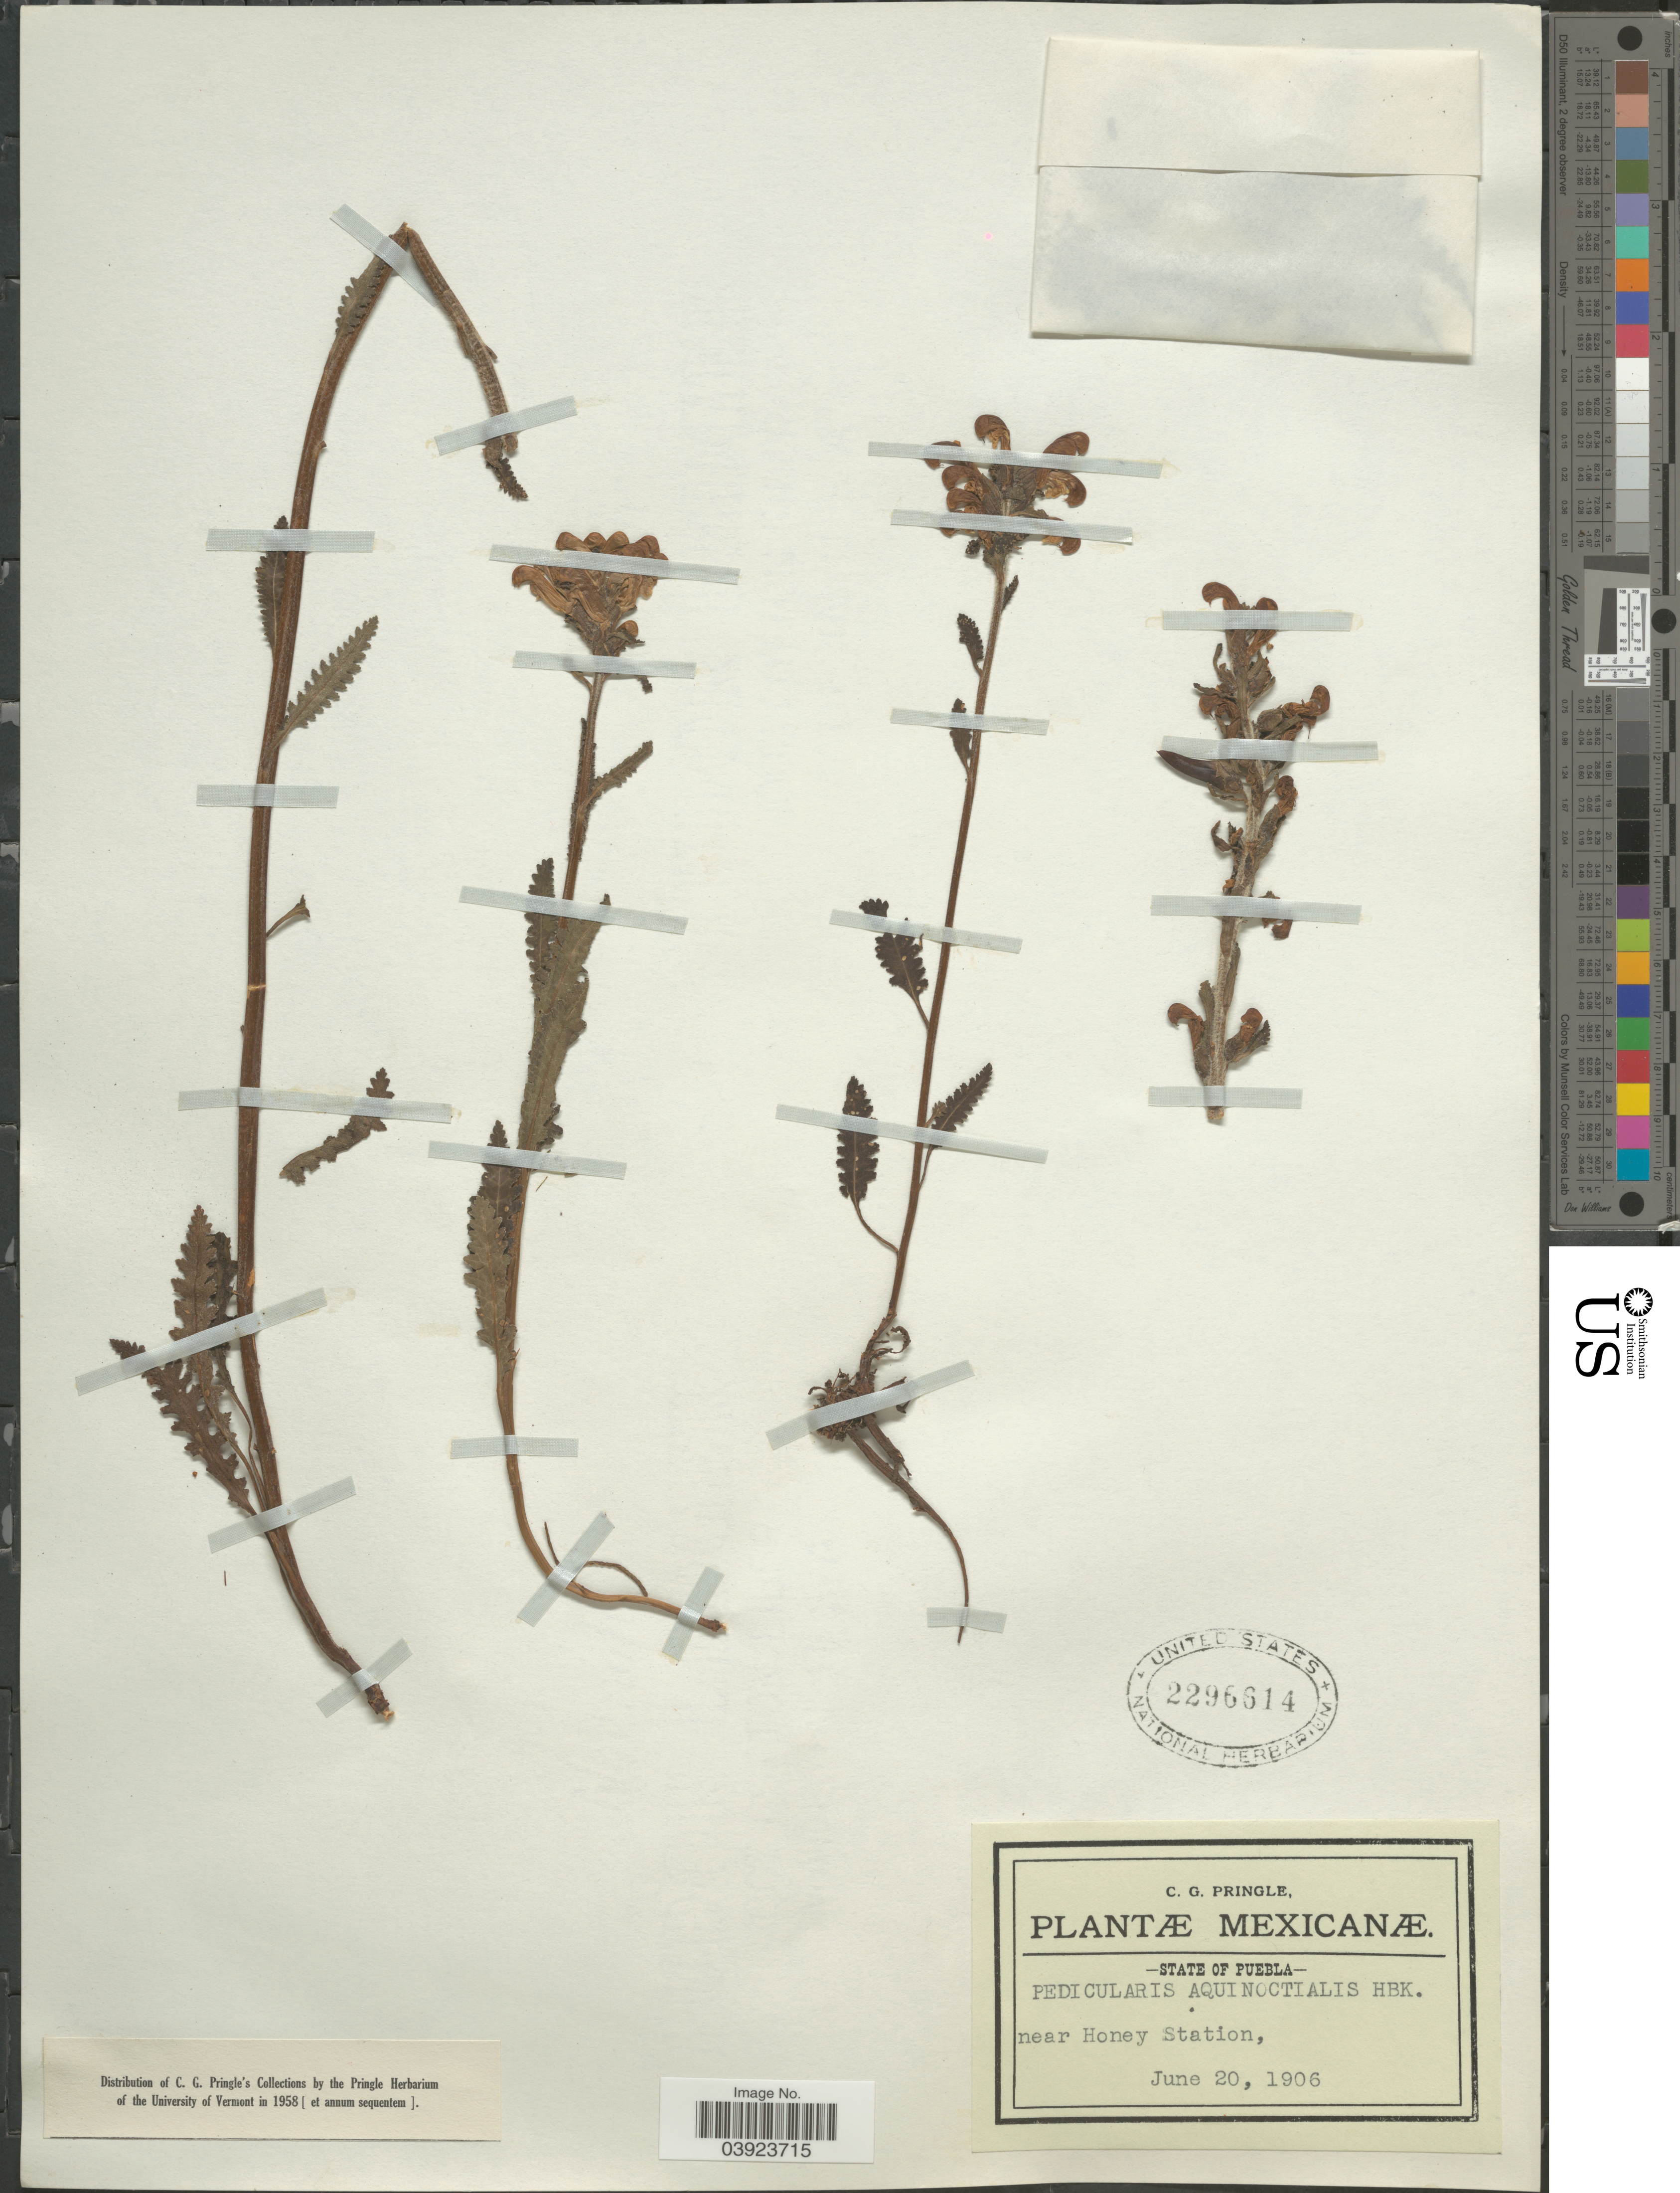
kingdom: Plantae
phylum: Tracheophyta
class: Magnoliopsida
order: Lamiales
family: Orobanchaceae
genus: Pedicularis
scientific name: Pedicularis canadensis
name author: L.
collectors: C. G. Pringle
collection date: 1906-06-20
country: Mexico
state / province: Puebla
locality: Near Honey Station.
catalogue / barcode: US 2296614